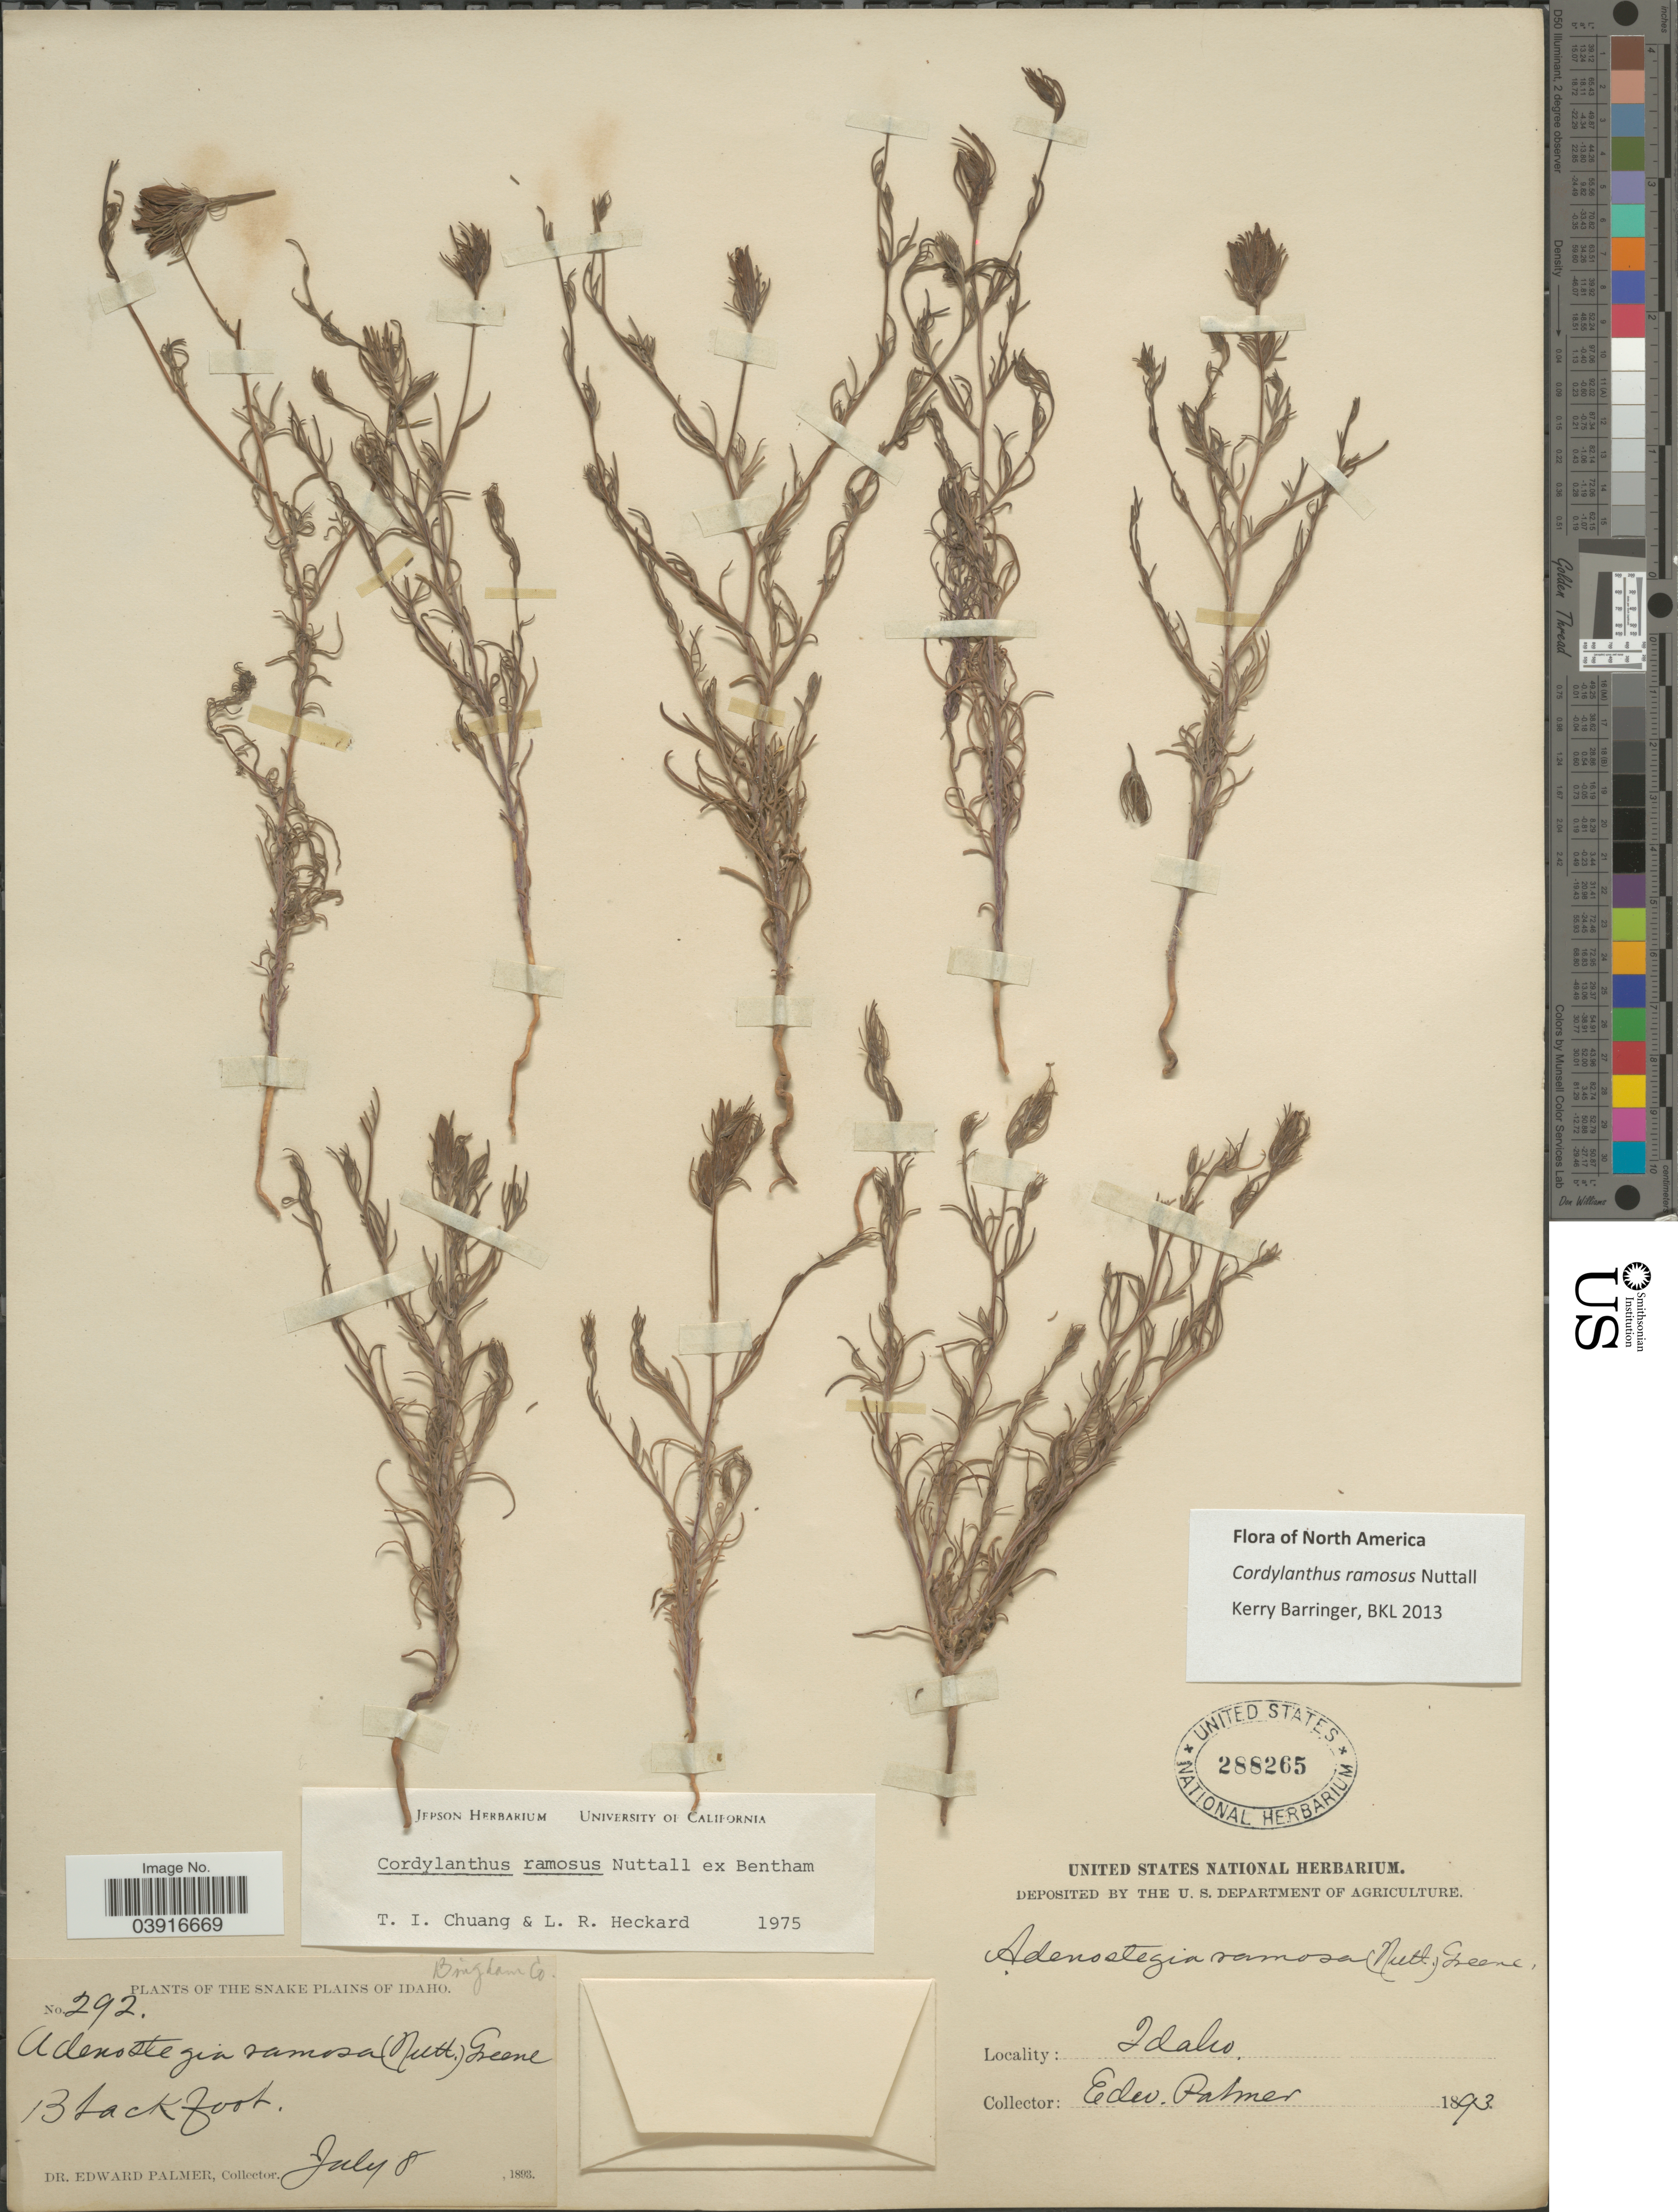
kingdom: Plantae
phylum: Tracheophyta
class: Magnoliopsida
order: Lamiales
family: Orobanchaceae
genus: Cordylanthus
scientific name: Cordylanthus ramosus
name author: Nutt. ex Benth.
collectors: E. Palmer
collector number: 292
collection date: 1893-07-08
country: United States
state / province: Idaho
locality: Snake Plains of Idaho. Blackfoot. Bringham Co.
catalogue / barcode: US 288265